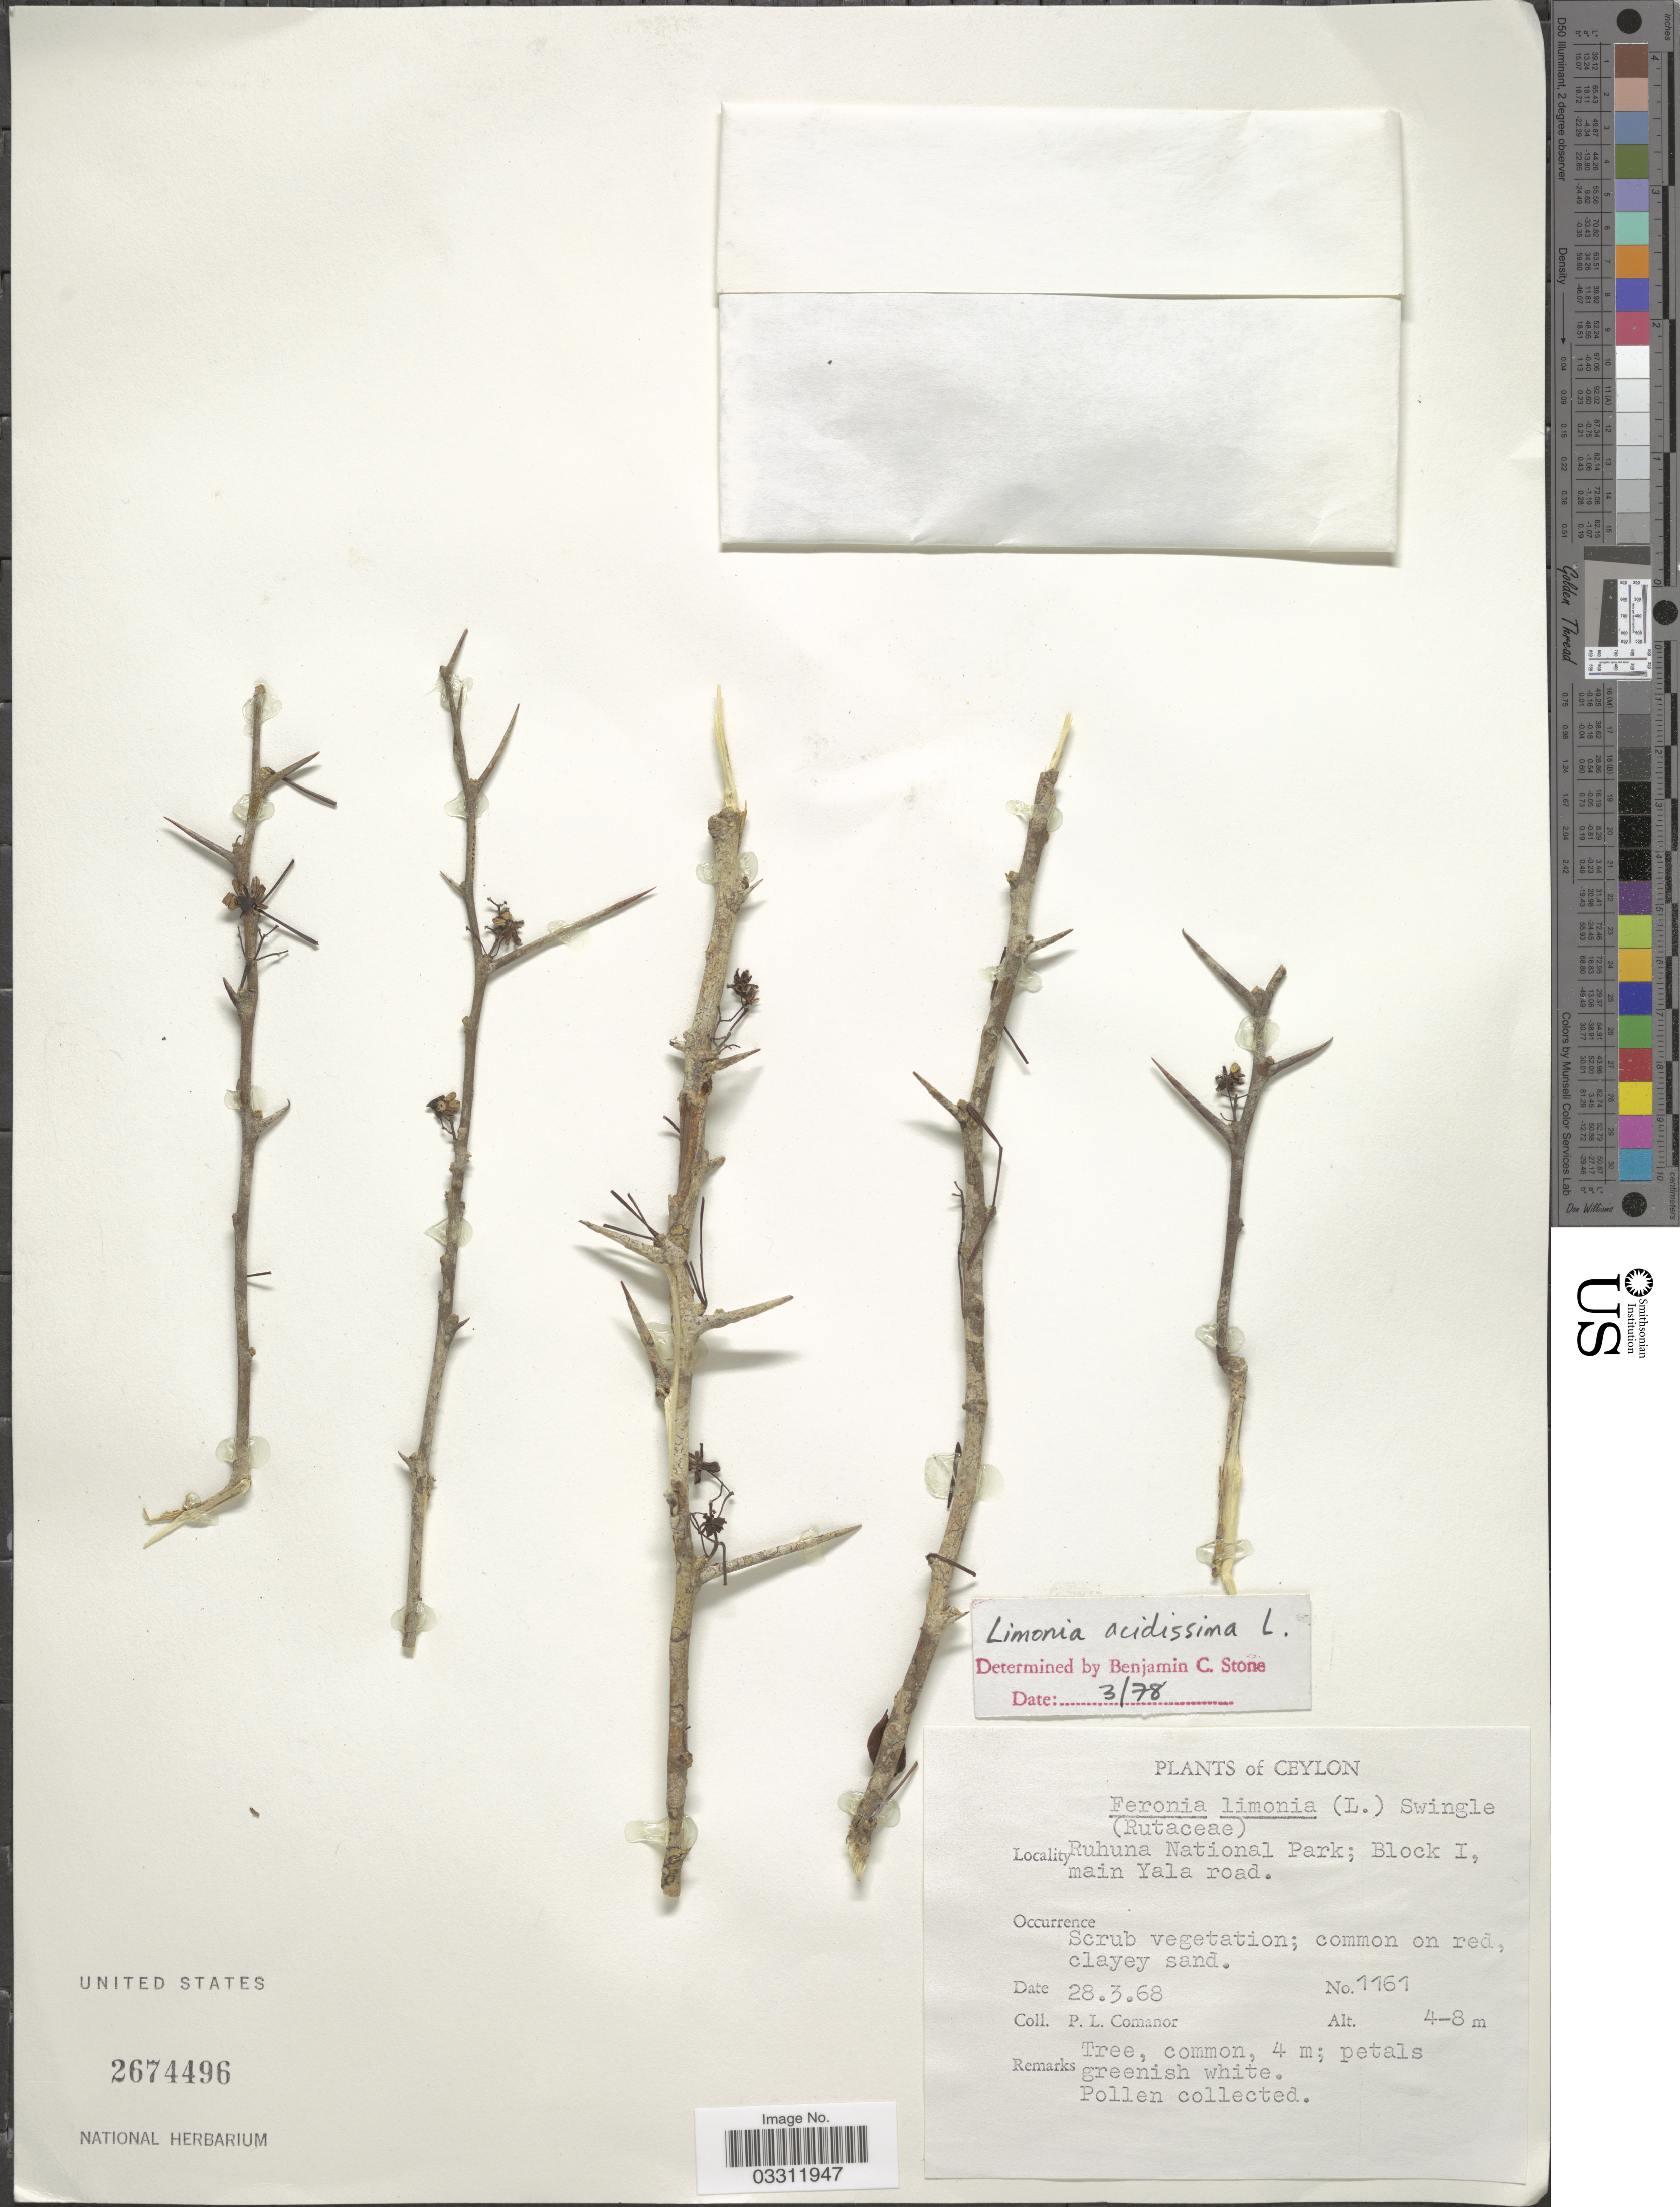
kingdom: Plantae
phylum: Tracheophyta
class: Magnoliopsida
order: Sapindales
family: Rutaceae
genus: Limonia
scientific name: Limonia acidissima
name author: L.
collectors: P. Comanor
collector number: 1161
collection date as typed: Transcribed d/m/y: 28/3/68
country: Sri Lanka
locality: Ceylon. Ruhuna National Park; Block I, main Yala road.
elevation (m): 4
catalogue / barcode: US 2674496